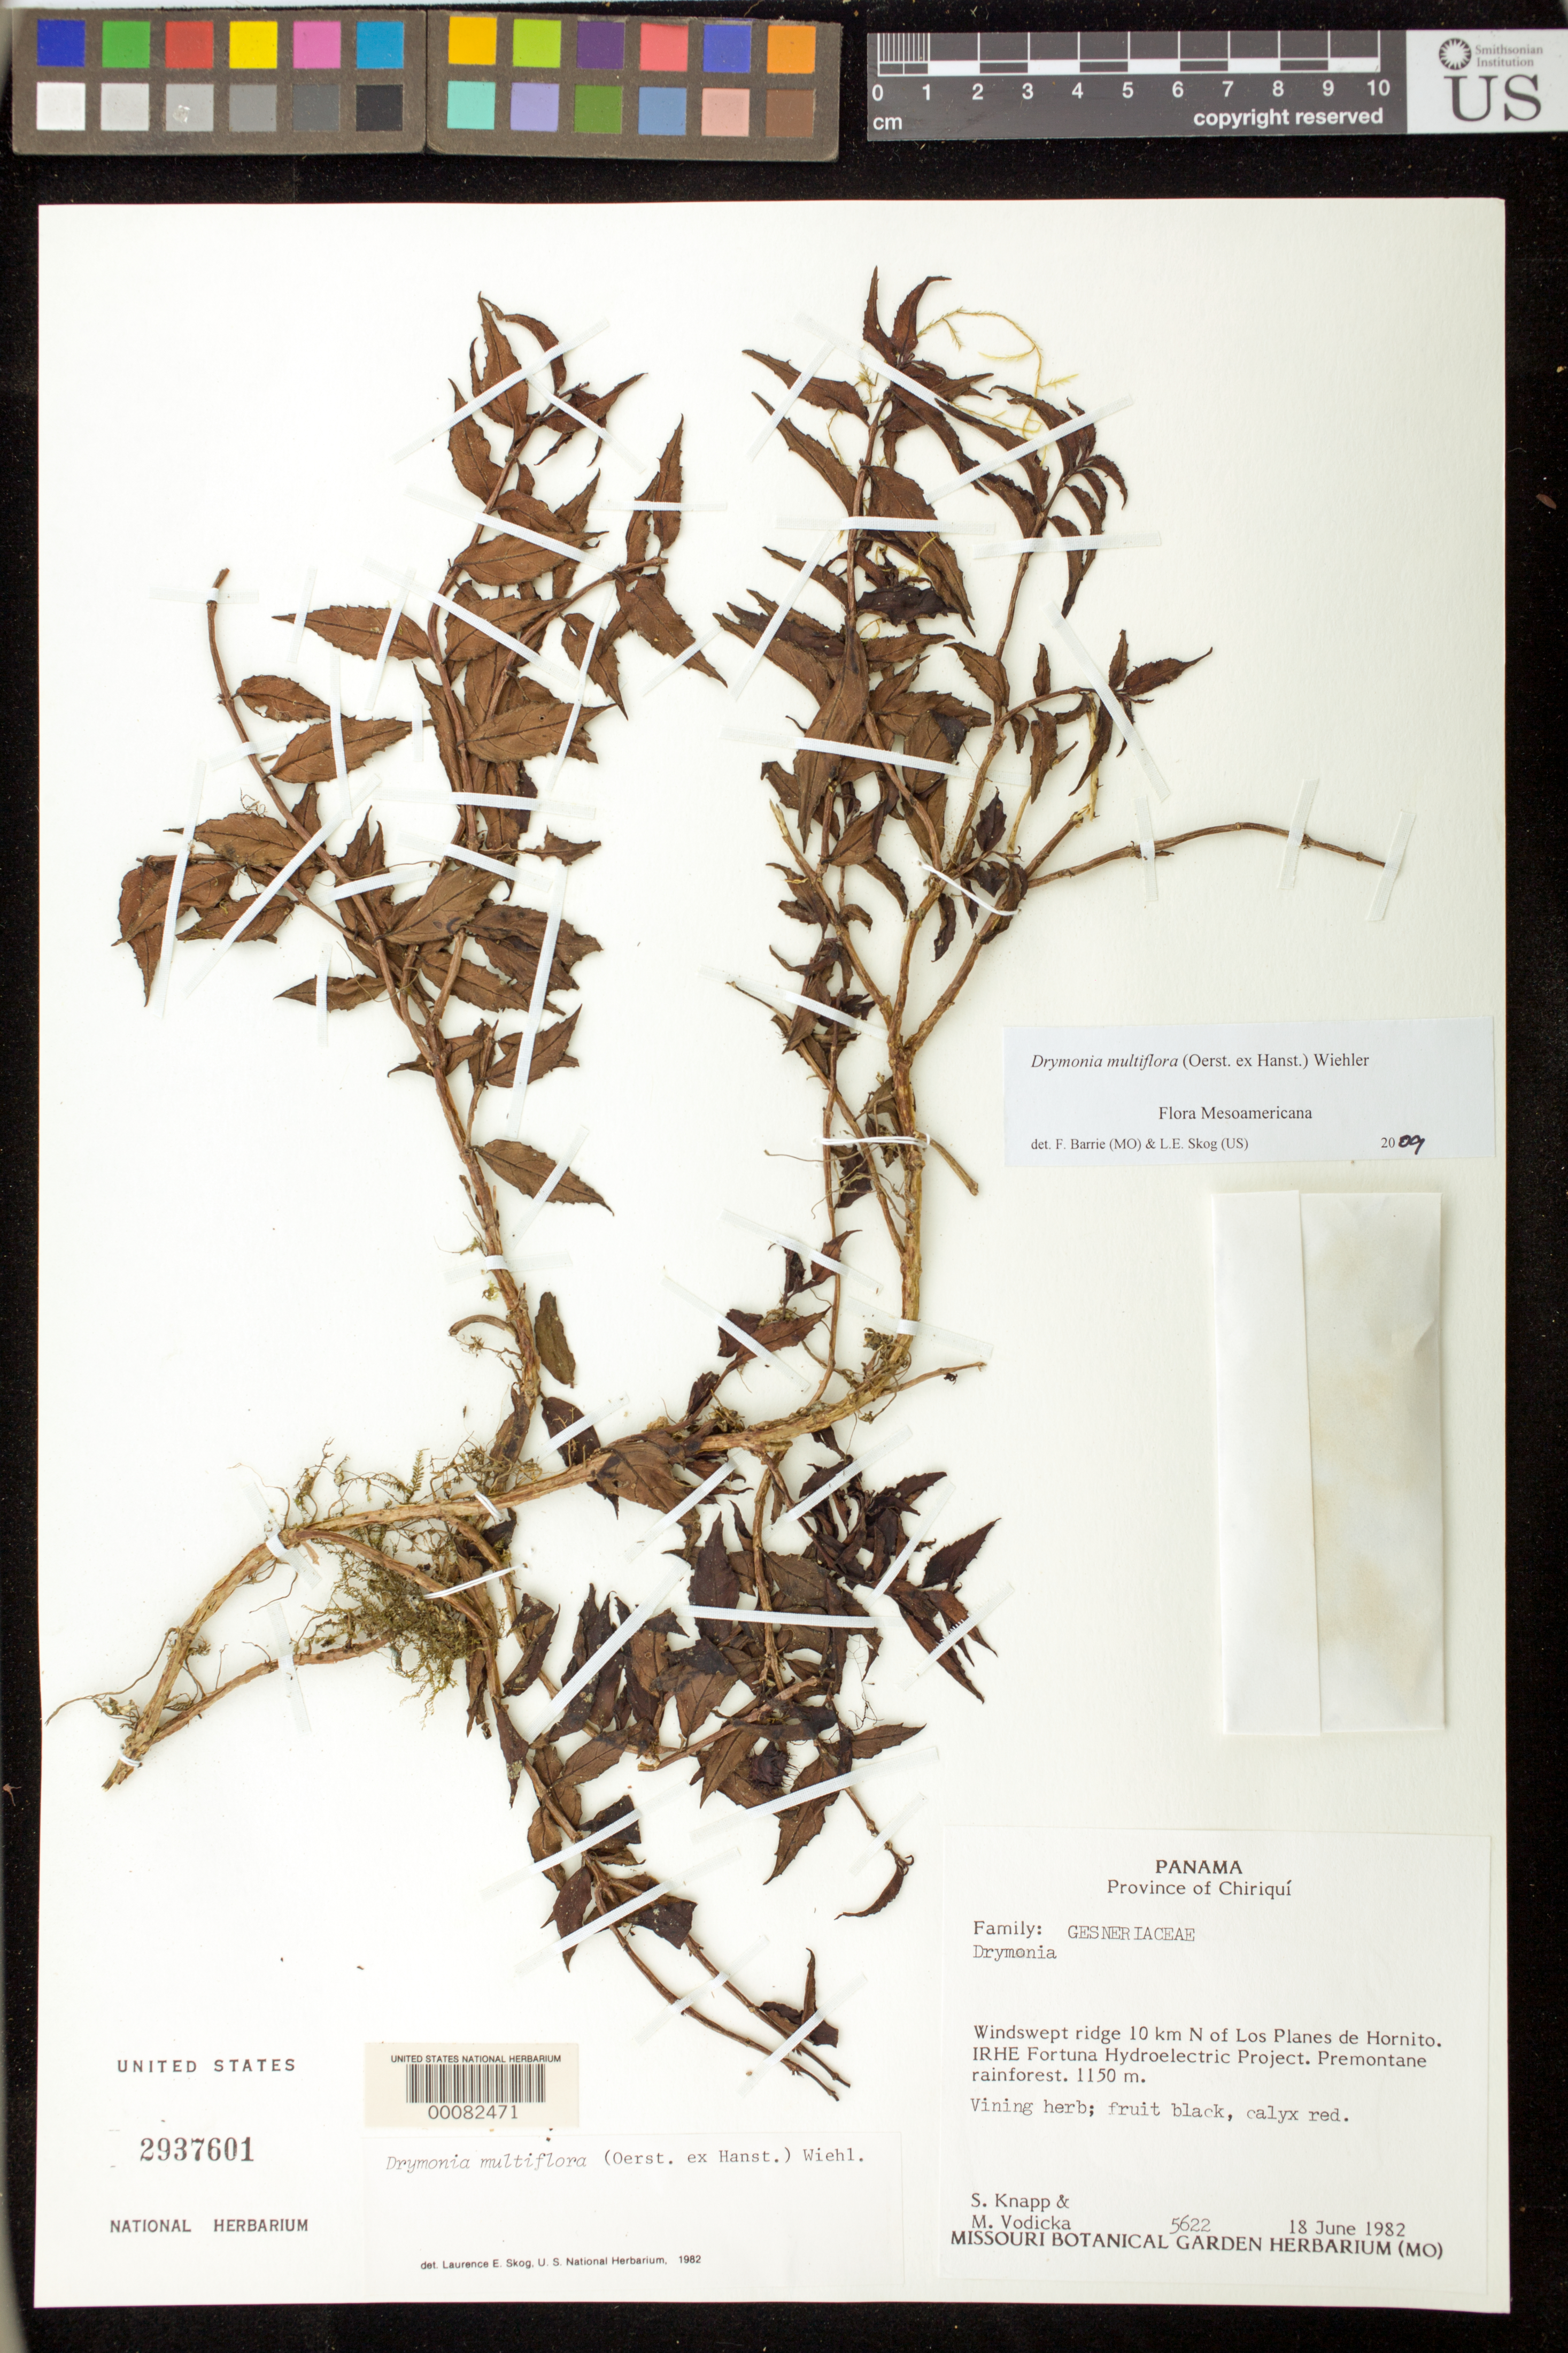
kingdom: Plantae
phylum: Tracheophyta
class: Magnoliopsida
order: Lamiales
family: Gesneriaceae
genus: Drymonia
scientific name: Drymonia multiflora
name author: (Oerst. ex Hanst.) Wiehler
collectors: S. Knapp & M. Vodicka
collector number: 5622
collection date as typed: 18 Jun 1982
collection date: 1982-06-18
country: Panama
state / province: Chiriquí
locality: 10 km N of Los Planes de Hornito, IRHE Fortuna hydroelectric project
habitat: Premontane rainforest on windswept ridge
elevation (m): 1150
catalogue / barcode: US 2937601